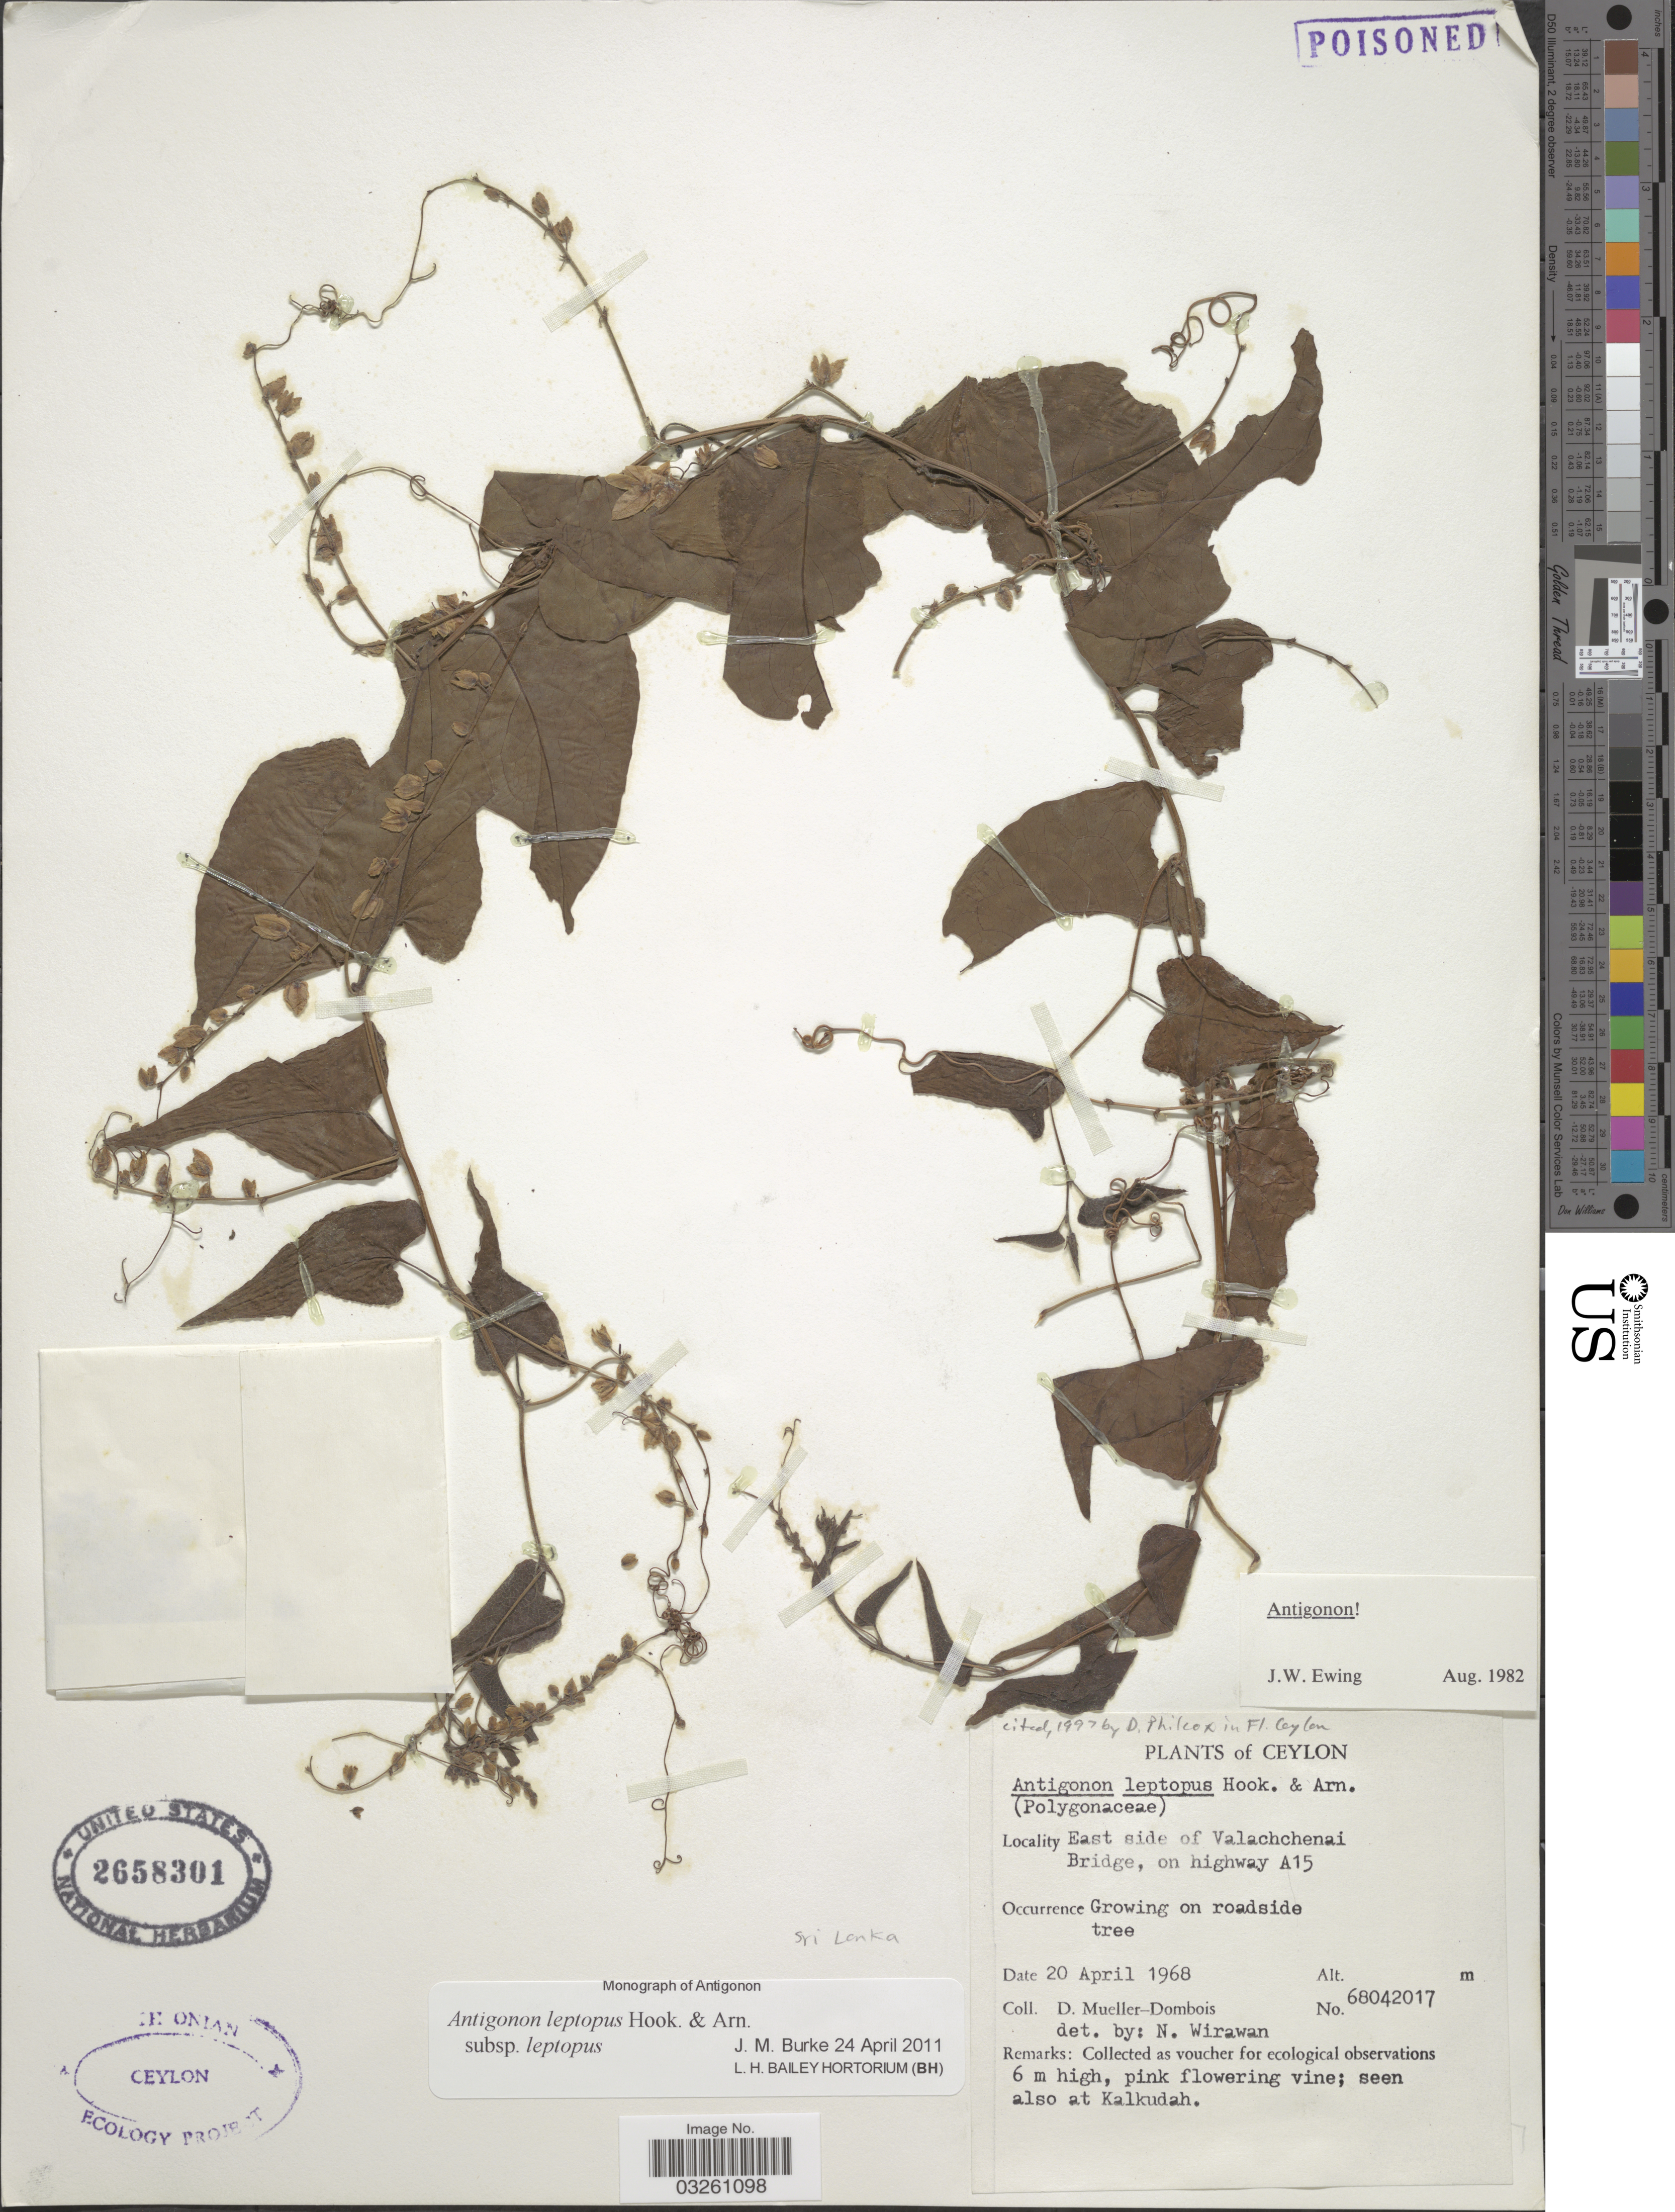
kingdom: Plantae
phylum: Tracheophyta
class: Magnoliopsida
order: Caryophyllales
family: Polygonaceae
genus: Antigonon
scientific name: Antigonon leptopus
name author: Hook. & Arn.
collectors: D. Mueller-Dombois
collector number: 68042017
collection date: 1968-04-20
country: Sri Lanka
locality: Ceylon. East side of Valachchenai Bridge, on highway A15.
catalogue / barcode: US 2658301